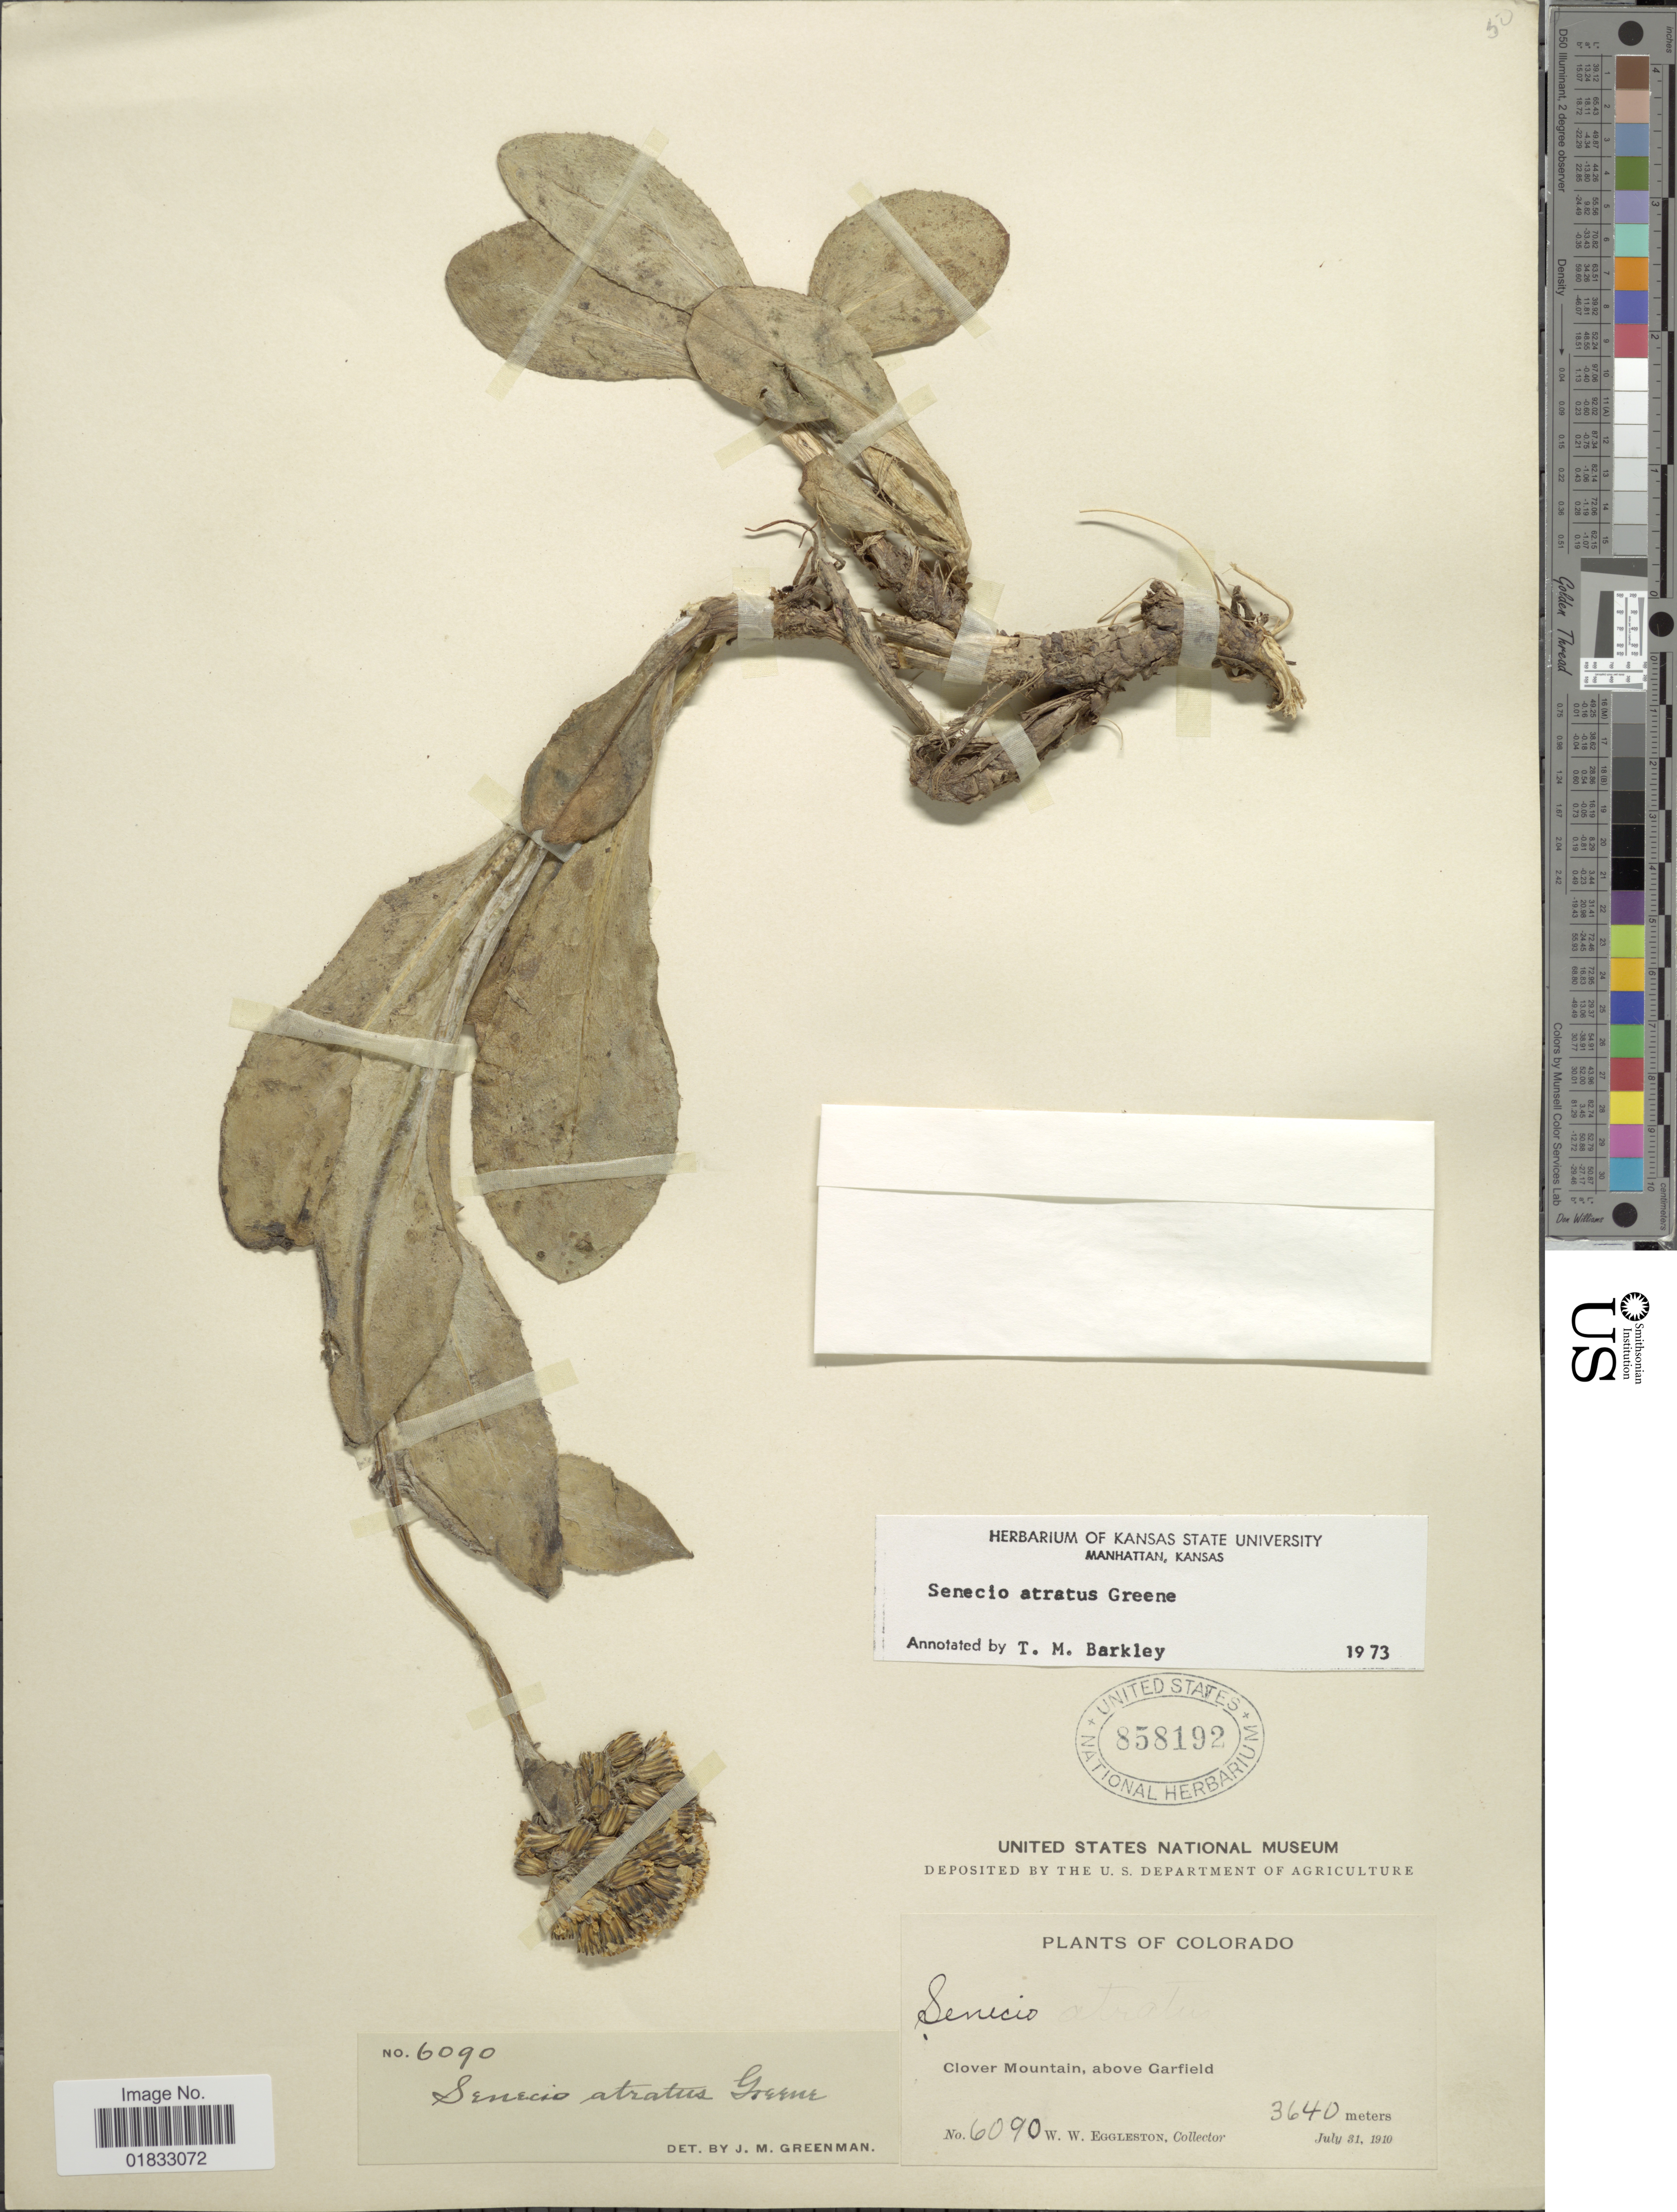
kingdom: Plantae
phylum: Tracheophyta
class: Magnoliopsida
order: Asterales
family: Asteraceae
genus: Senecio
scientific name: Senecio atratus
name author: Greene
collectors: W. W. Eggleston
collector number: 6090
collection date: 1910-07-31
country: United States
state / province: Colorado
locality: Clover Mountain, above Garfield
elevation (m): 3640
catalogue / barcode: US 858192